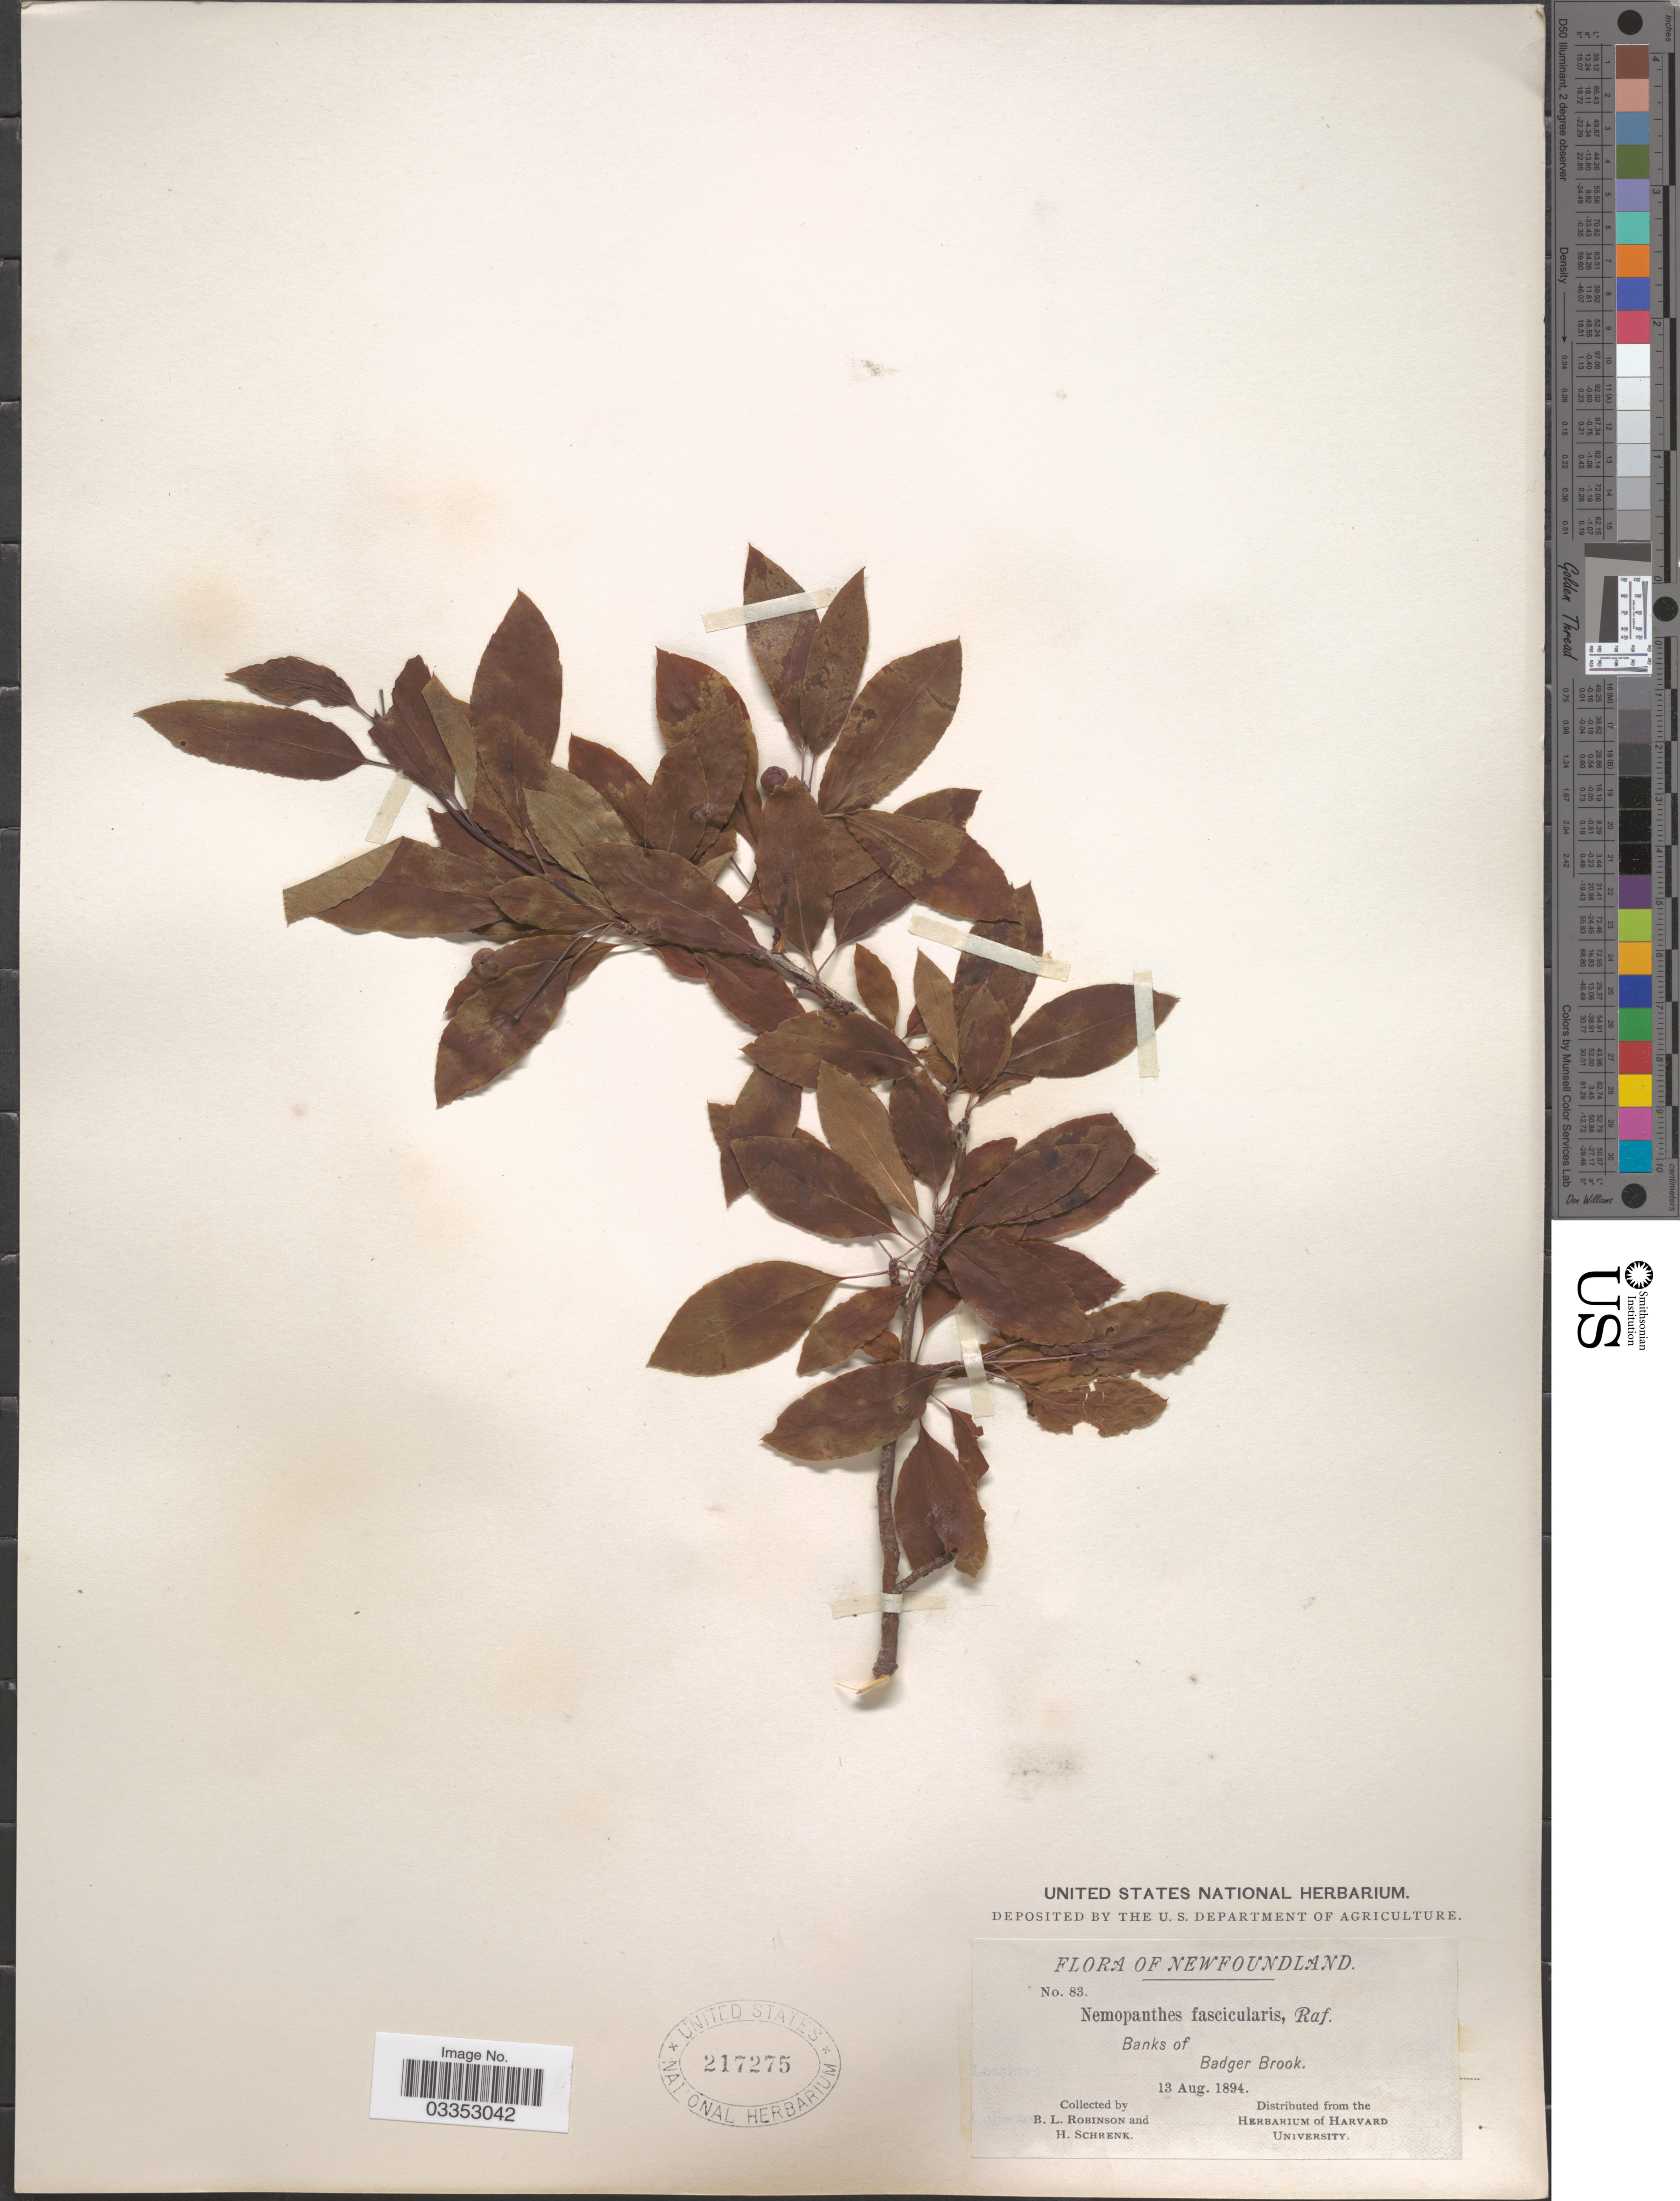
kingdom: Plantae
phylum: Tracheophyta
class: Magnoliopsida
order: Aquifoliales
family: Aquifoliaceae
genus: Nemopanthus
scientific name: Nemopanthus mucronatus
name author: (L.) Trel.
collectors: B. L. Robinson & H. Schrenk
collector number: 83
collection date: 1894-08-13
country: Canada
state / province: Newfoundland and Labrador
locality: Banks of Badger Brook.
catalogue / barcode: US 217275